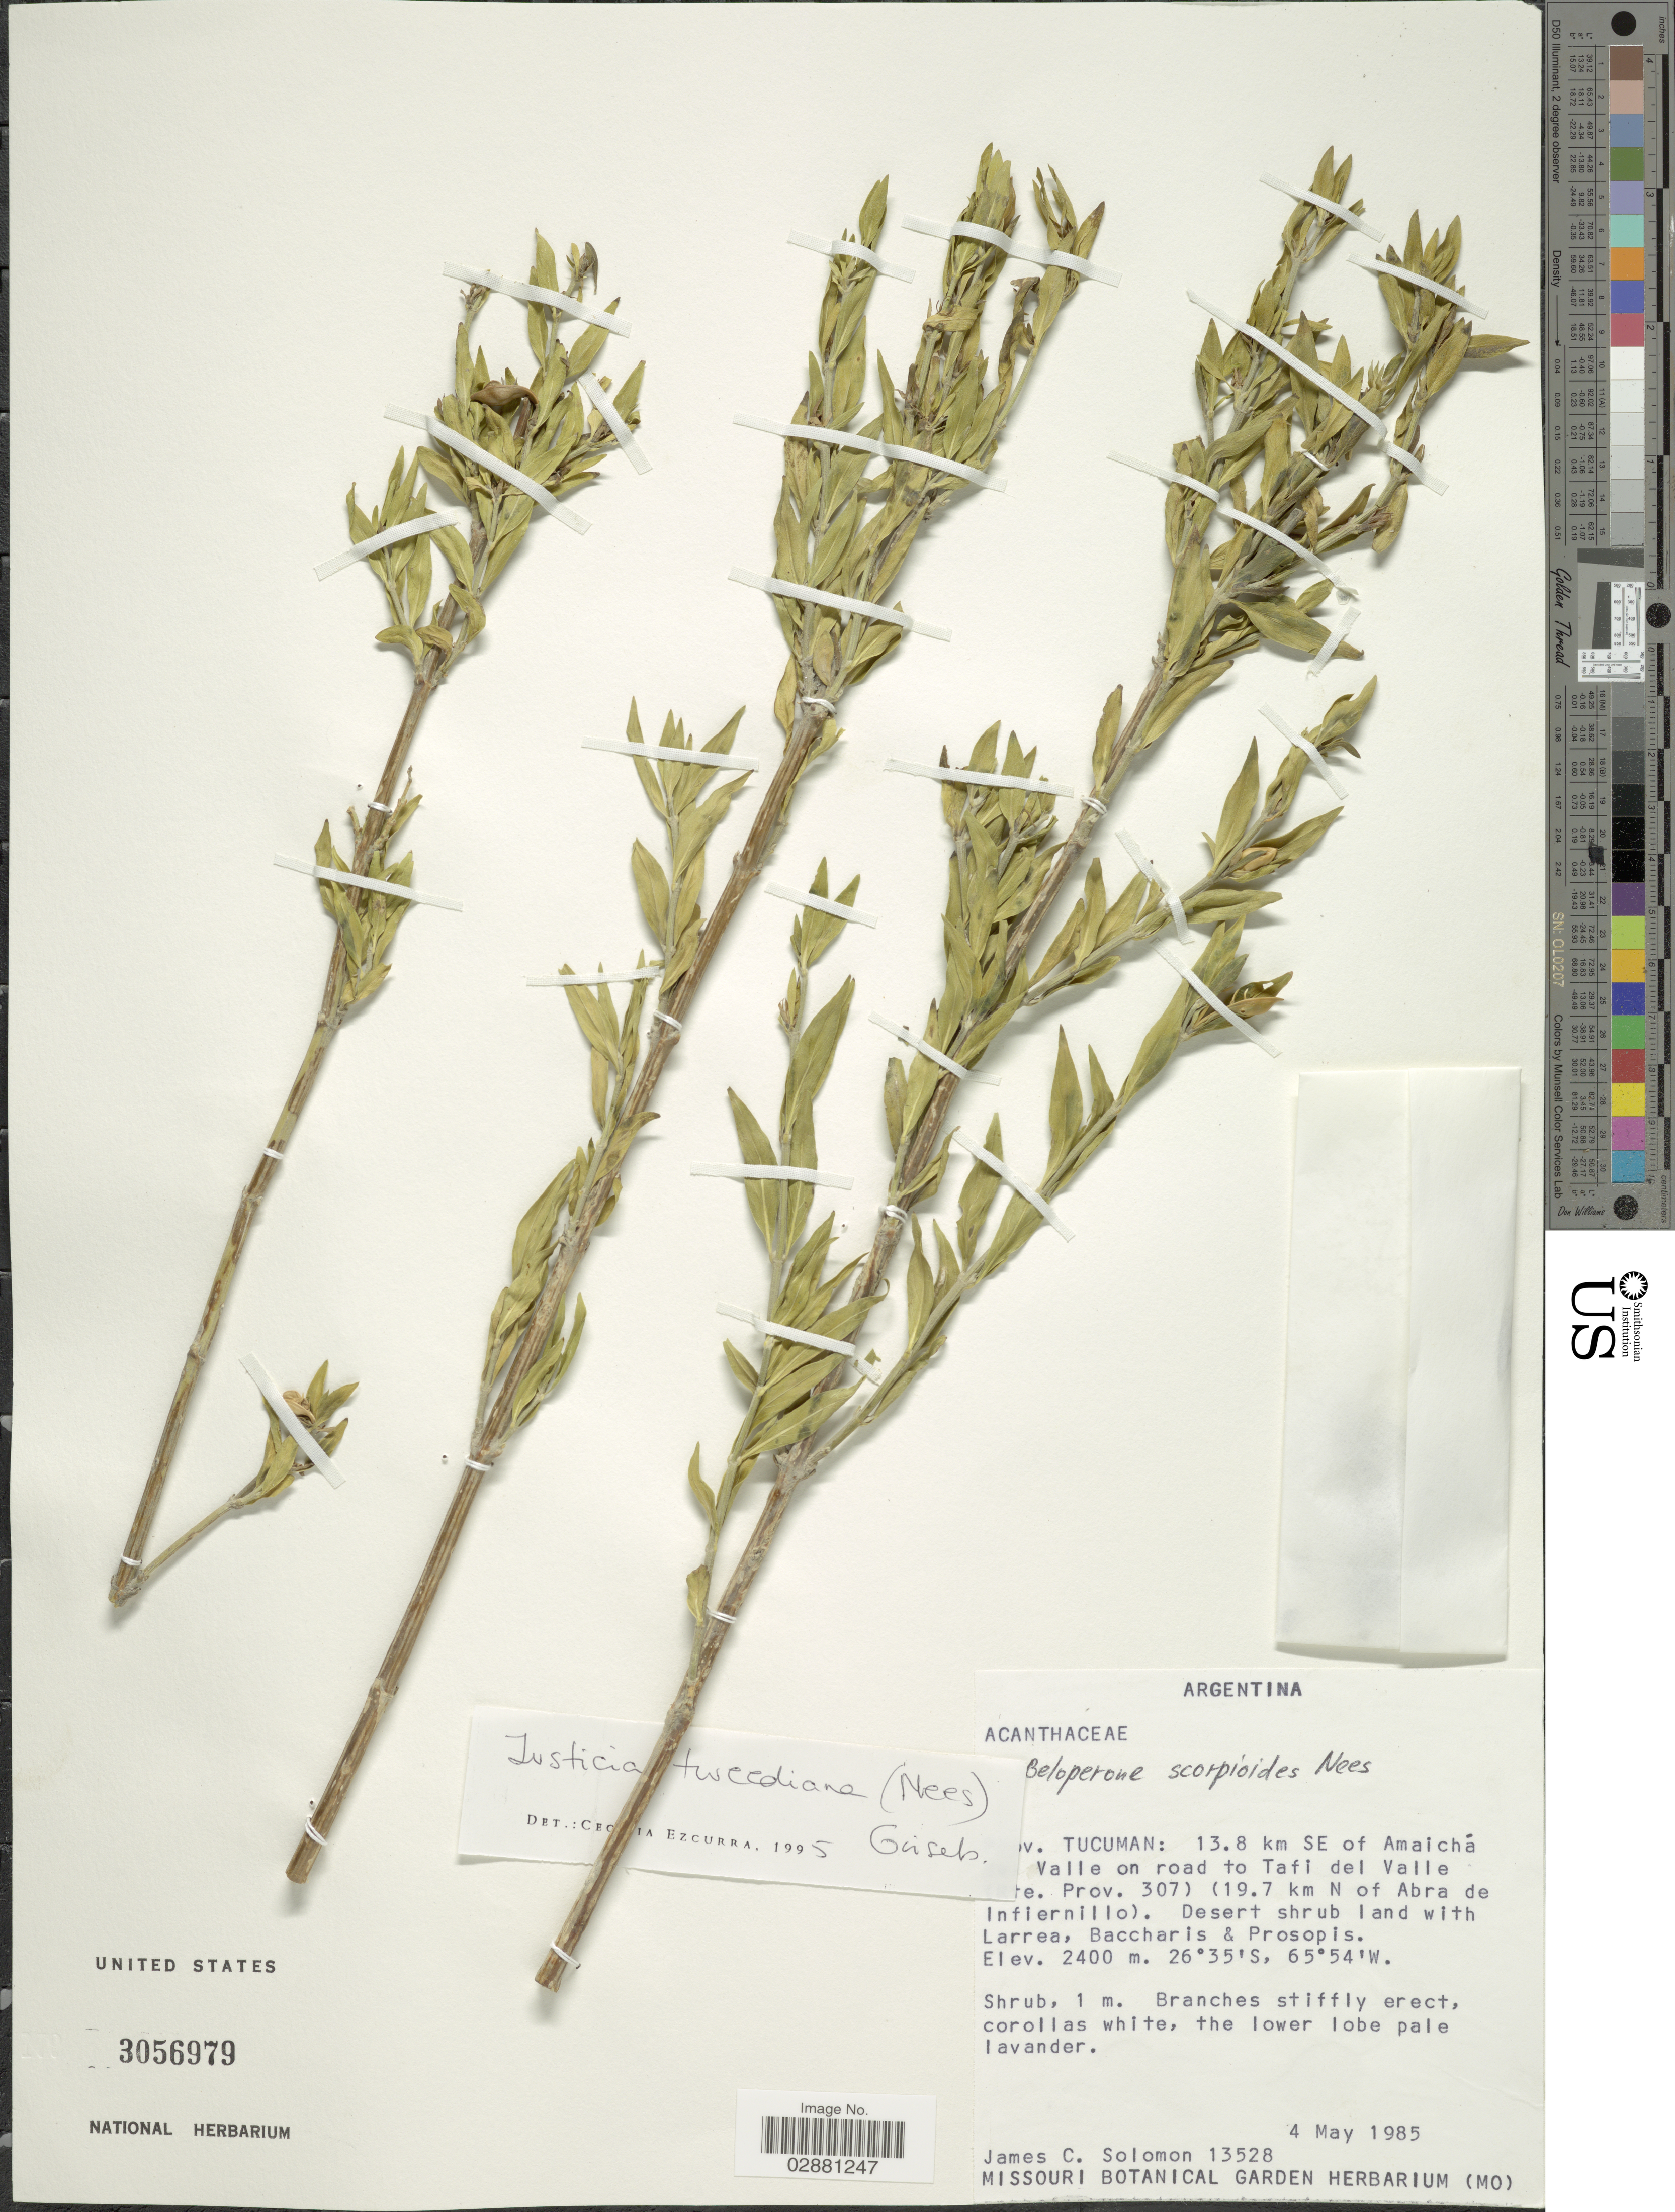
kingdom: Plantae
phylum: Tracheophyta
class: Magnoliopsida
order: Lamiales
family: Acanthaceae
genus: Justicia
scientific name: Justicia tweediana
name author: (Nees) Griseb.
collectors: J. C. Solomon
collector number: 13528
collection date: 1985-05-04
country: Argentina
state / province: Tucuman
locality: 13.8 km SE of Amaichá [illegible text], Valle on road to Tafí del Valle [illegible text]e, Prov. 307) (19.7 km N of Abra de Infiernillo).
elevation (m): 2400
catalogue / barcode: US 3056979